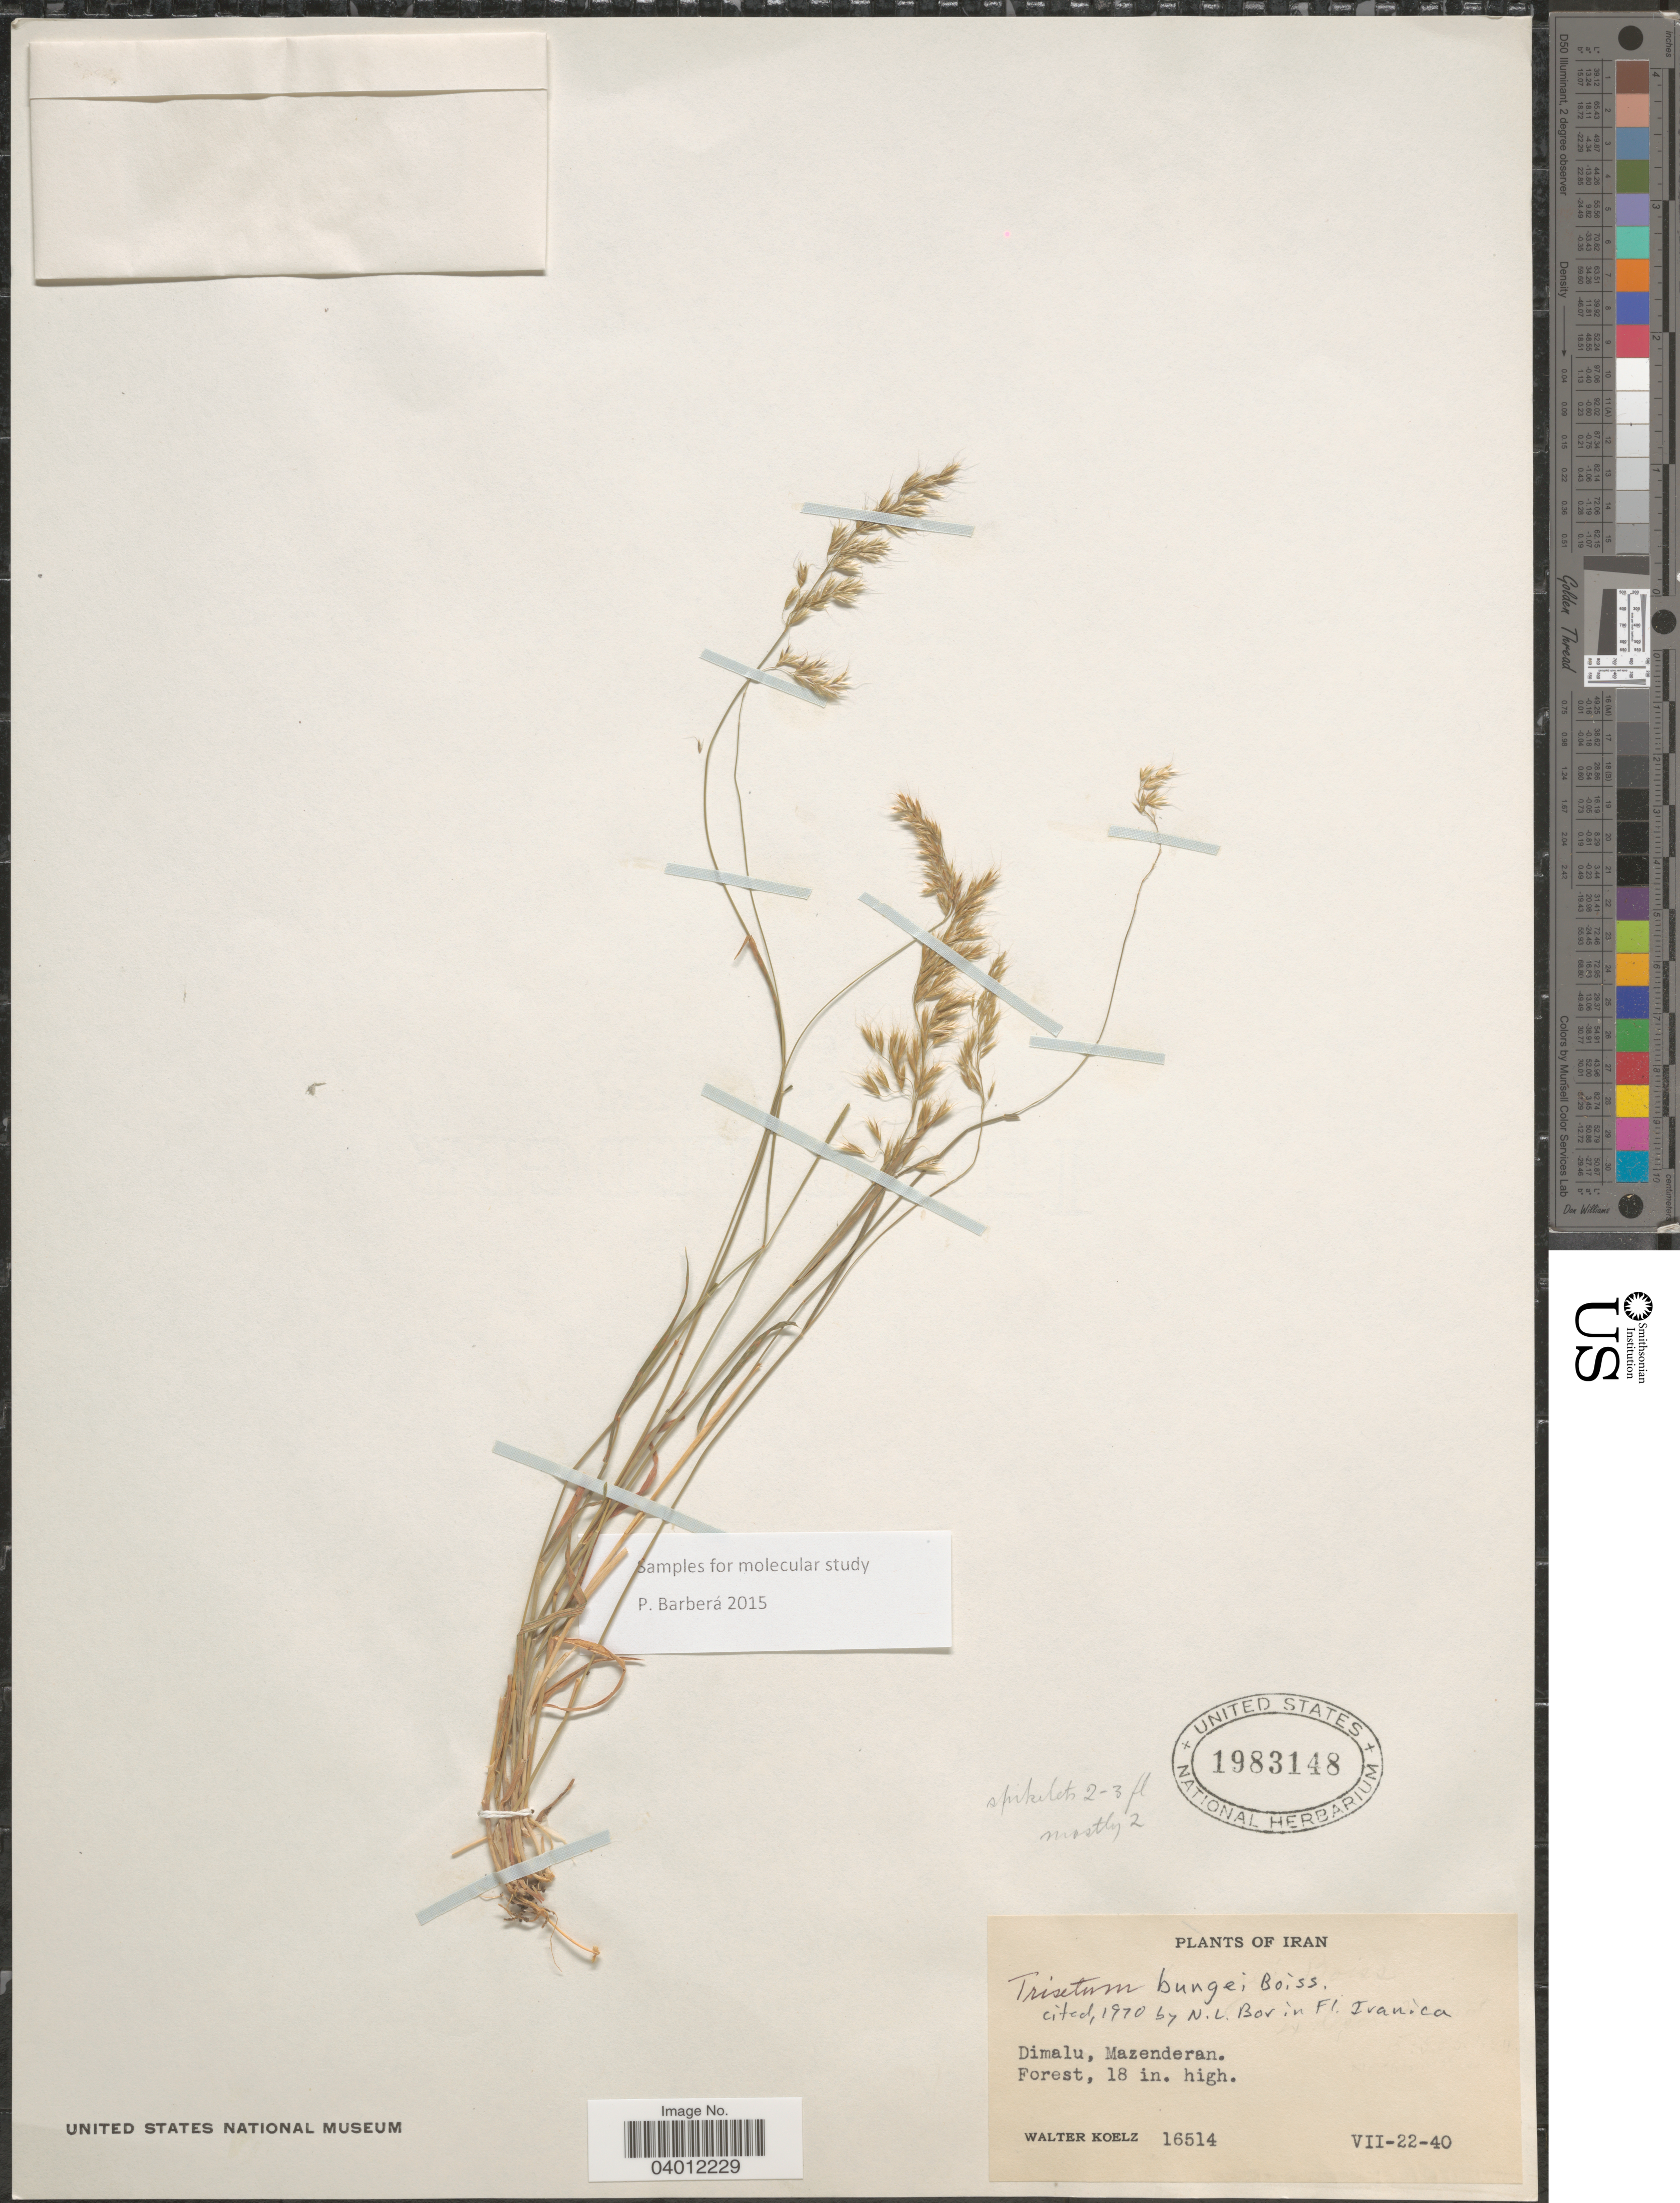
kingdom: Plantae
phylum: Tracheophyta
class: Liliopsida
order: Poales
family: Poaceae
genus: Trisetum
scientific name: Trisetum bungei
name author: Boiss.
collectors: W. N. Koelz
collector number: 16514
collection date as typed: Transcribed d/m/y: 22/7/40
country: Iran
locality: Dimalu, Mazenderan.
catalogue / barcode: US 1983148